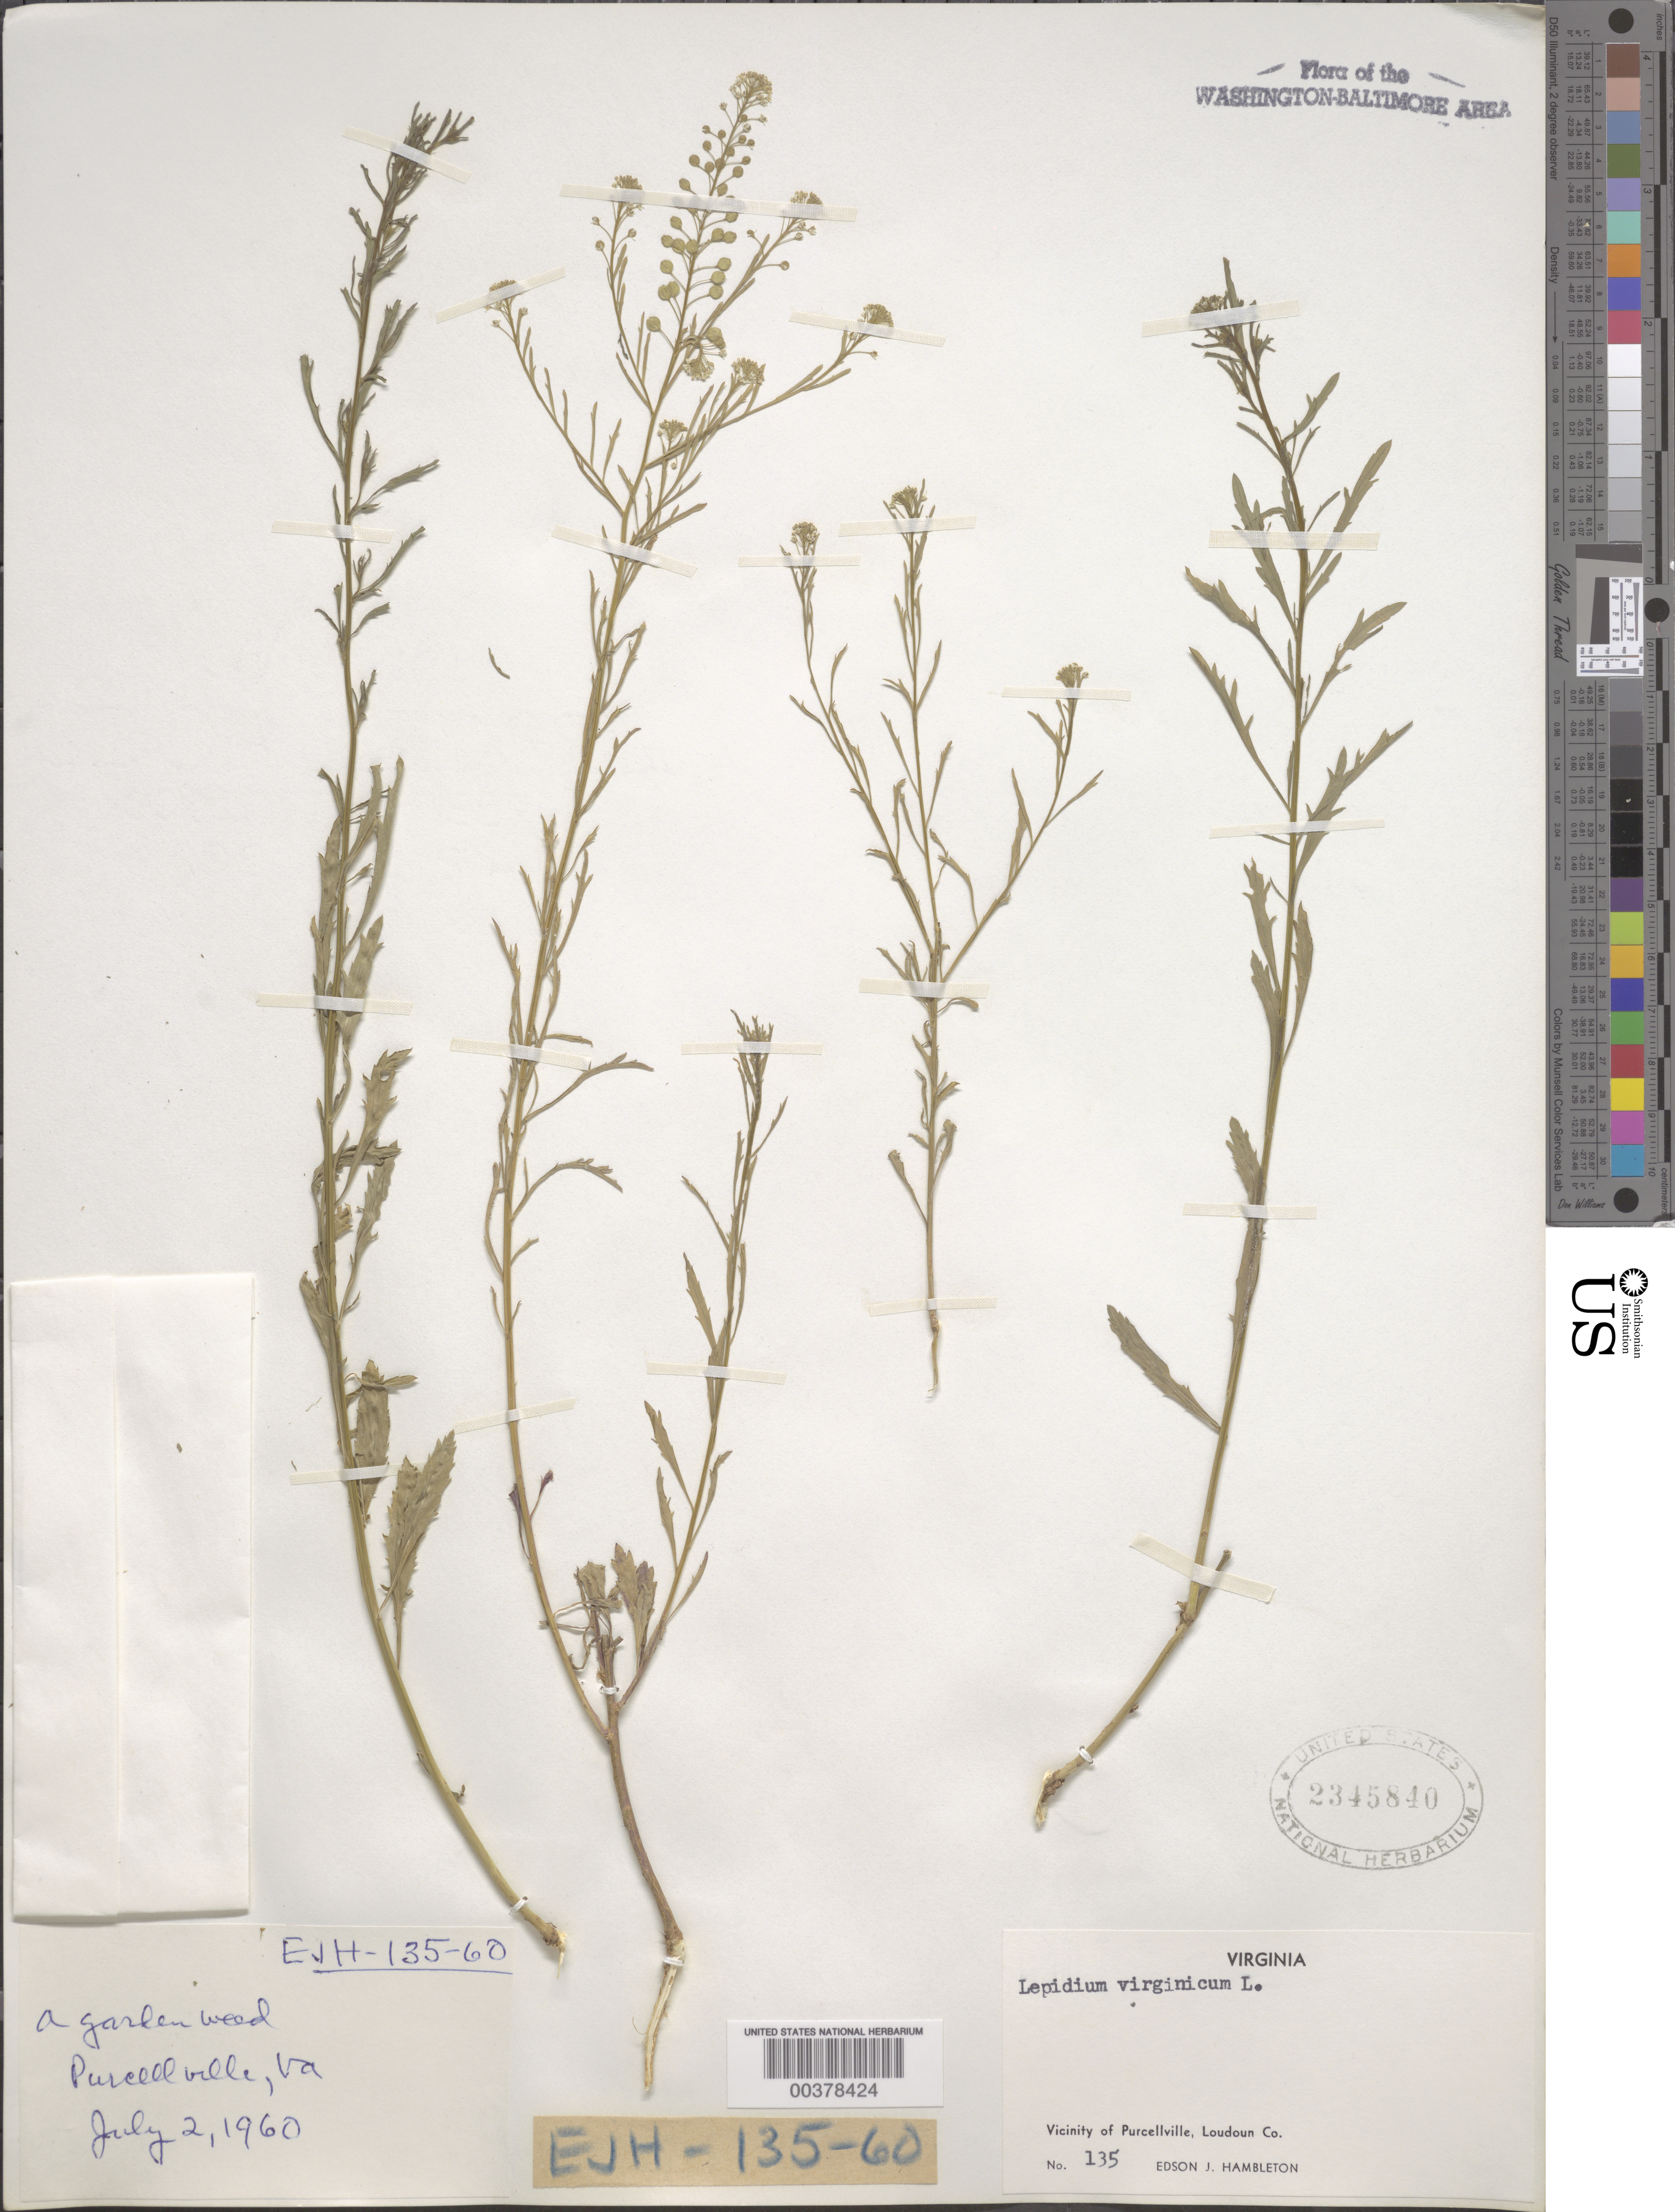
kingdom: Plantae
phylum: Tracheophyta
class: Magnoliopsida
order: Brassicales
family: Brassicaceae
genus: Lepidium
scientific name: Lepidium virginicum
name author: L.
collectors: E. Hambleton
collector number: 135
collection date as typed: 02 Jul 1960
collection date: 1960-07-02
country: United States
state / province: Virginia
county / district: Loudoun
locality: Purcellville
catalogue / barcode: US 2345840